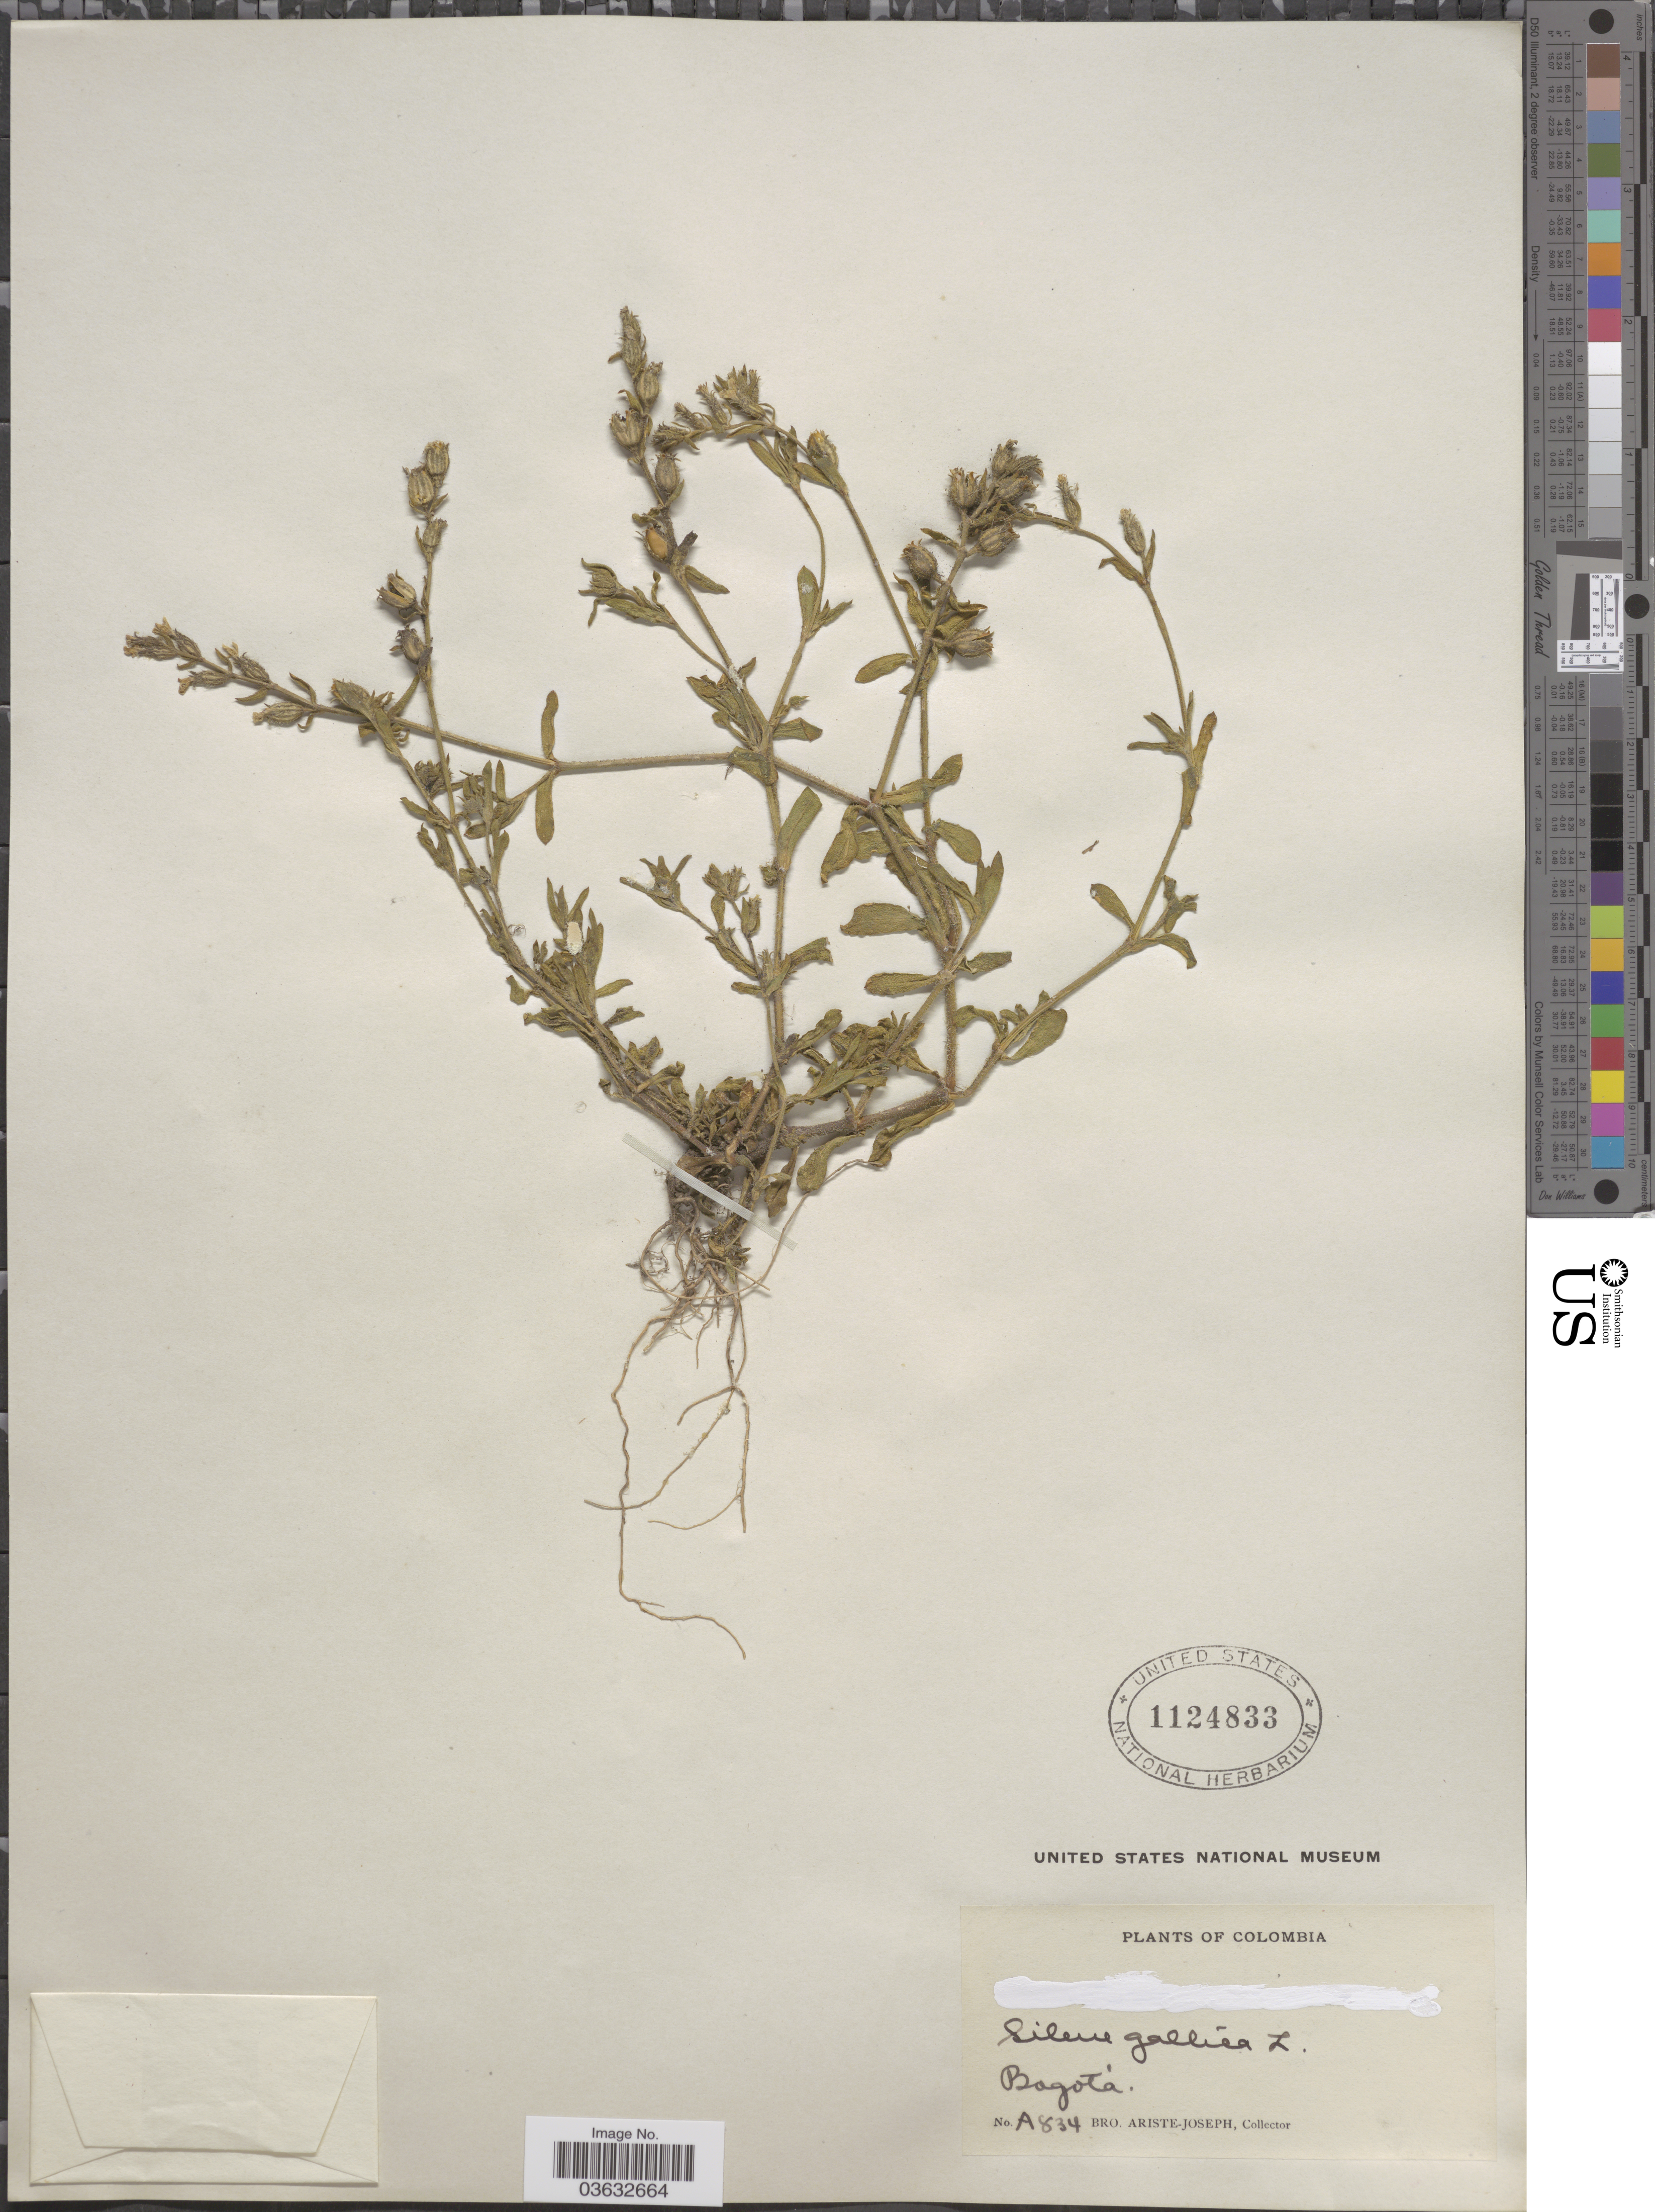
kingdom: Plantae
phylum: Tracheophyta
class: Magnoliopsida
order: Caryophyllales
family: Caryophyllaceae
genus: Silene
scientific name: Silene gallica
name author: L.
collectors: Bro. Ariste-Joseph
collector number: A834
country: Colombia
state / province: Bogota D.C.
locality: Bogotá.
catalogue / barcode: US 1124833